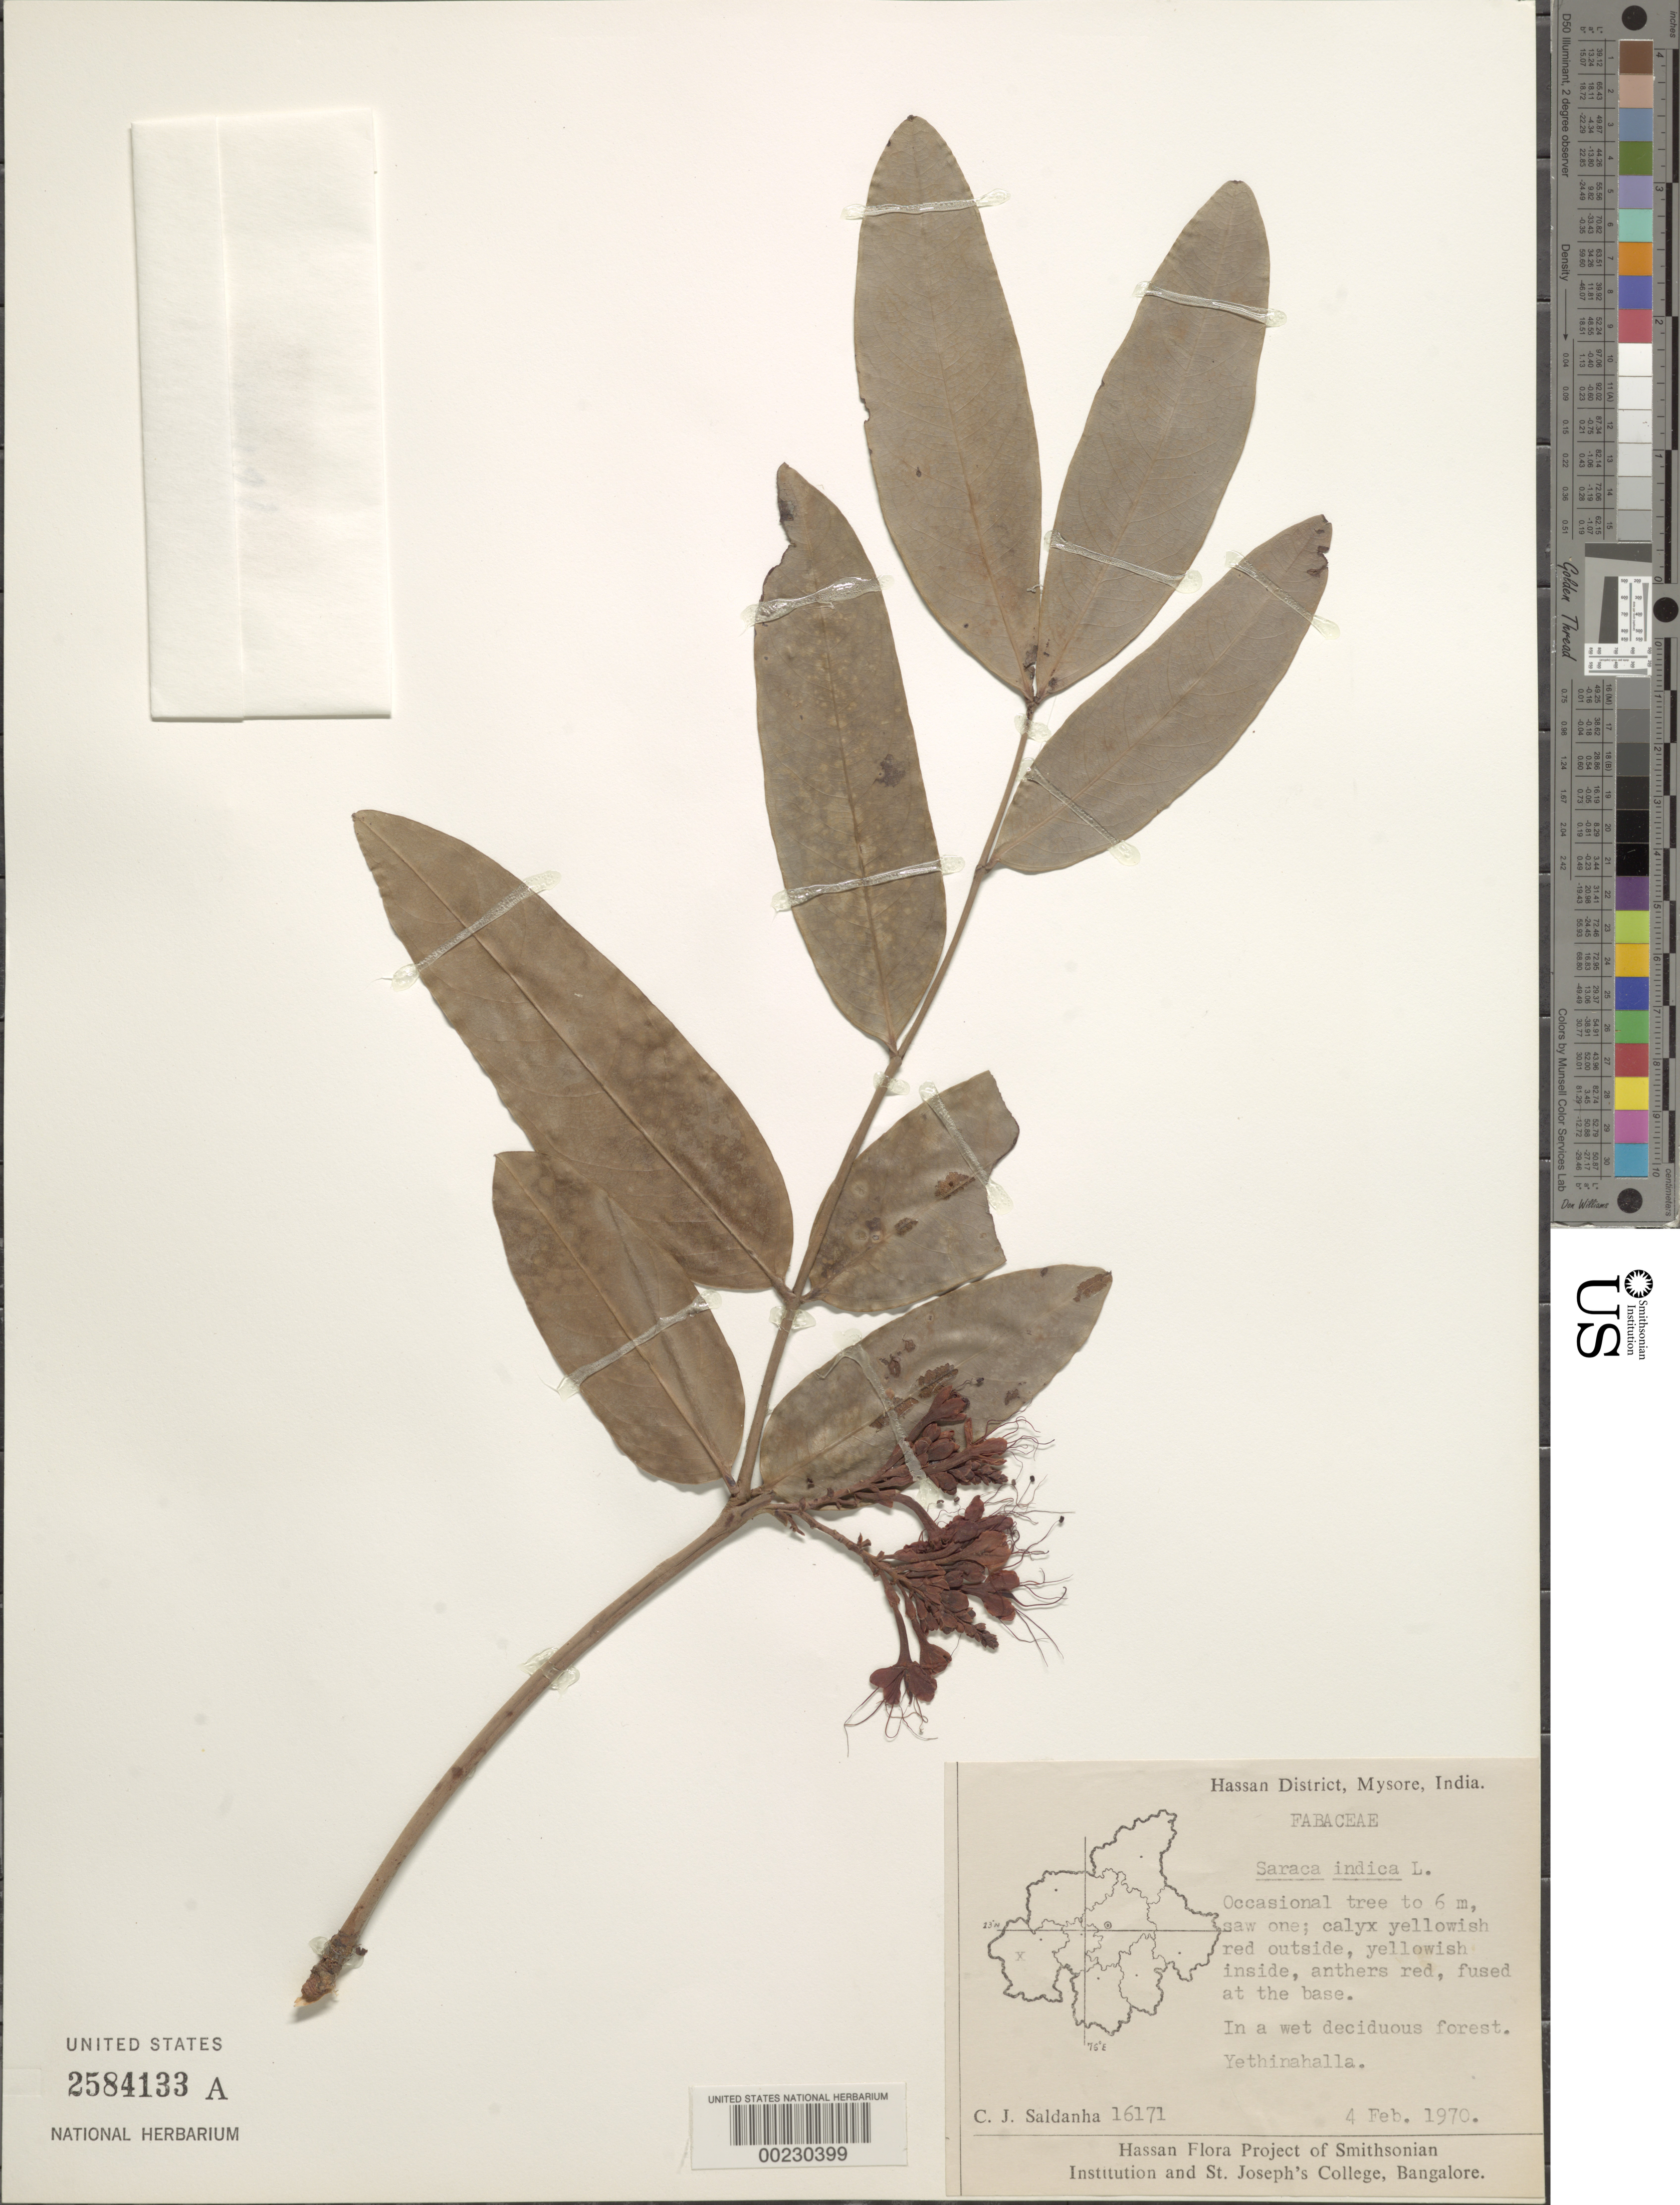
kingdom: Plantae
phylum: Tracheophyta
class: Magnoliopsida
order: Fabales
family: Fabaceae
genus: Saraca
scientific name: Saraca indica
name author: L.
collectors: C. J. Saldanha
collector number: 16171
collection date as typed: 04 Feb 1970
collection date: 1970-02-04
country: India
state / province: Karnataka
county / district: Hassan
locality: Yethinahalla, mysore state [mysore state = karnataka.]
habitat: In wet deciduous forest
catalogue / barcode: US 2584133A